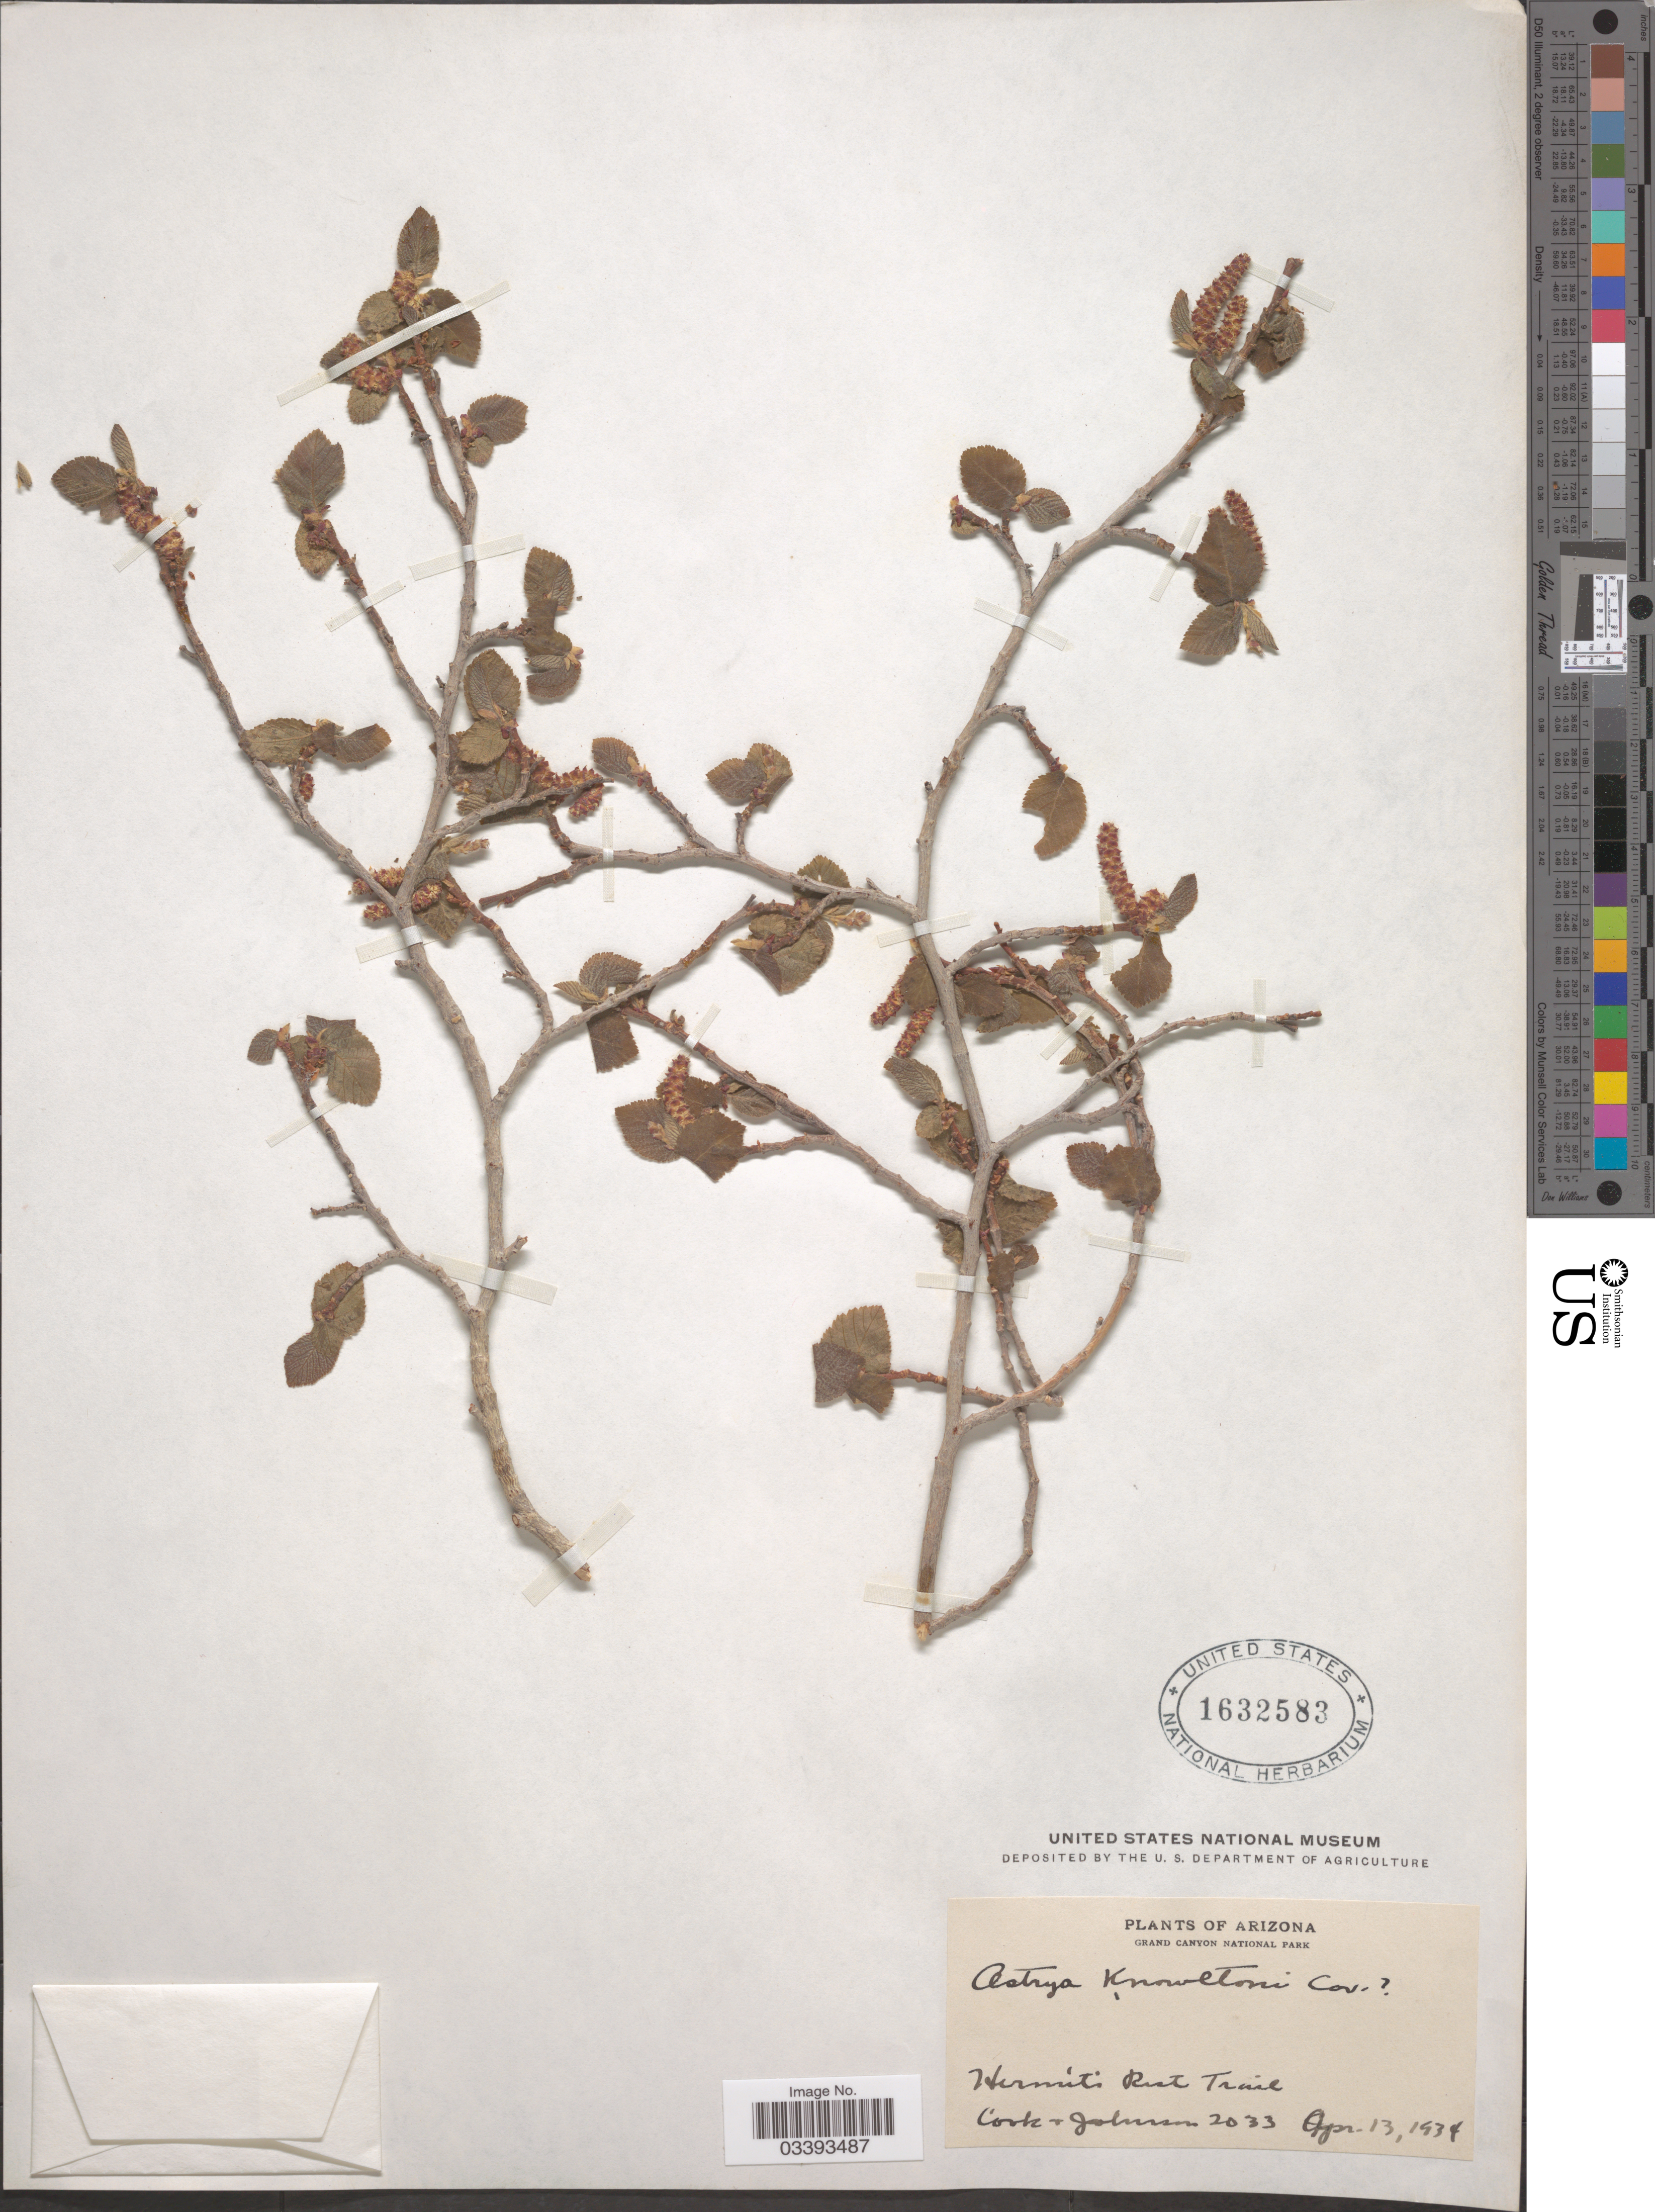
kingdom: Plantae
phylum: Tracheophyta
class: Magnoliopsida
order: Fagales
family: Betulaceae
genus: Ostrya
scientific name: Ostrya knowltoni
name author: Coville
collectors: Cook, -- & -- Johnson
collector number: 2033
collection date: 1934-04-13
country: United States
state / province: Arizona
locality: Grand Canyon National Park. Hermit's Rest Trail.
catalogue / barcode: US 1632583